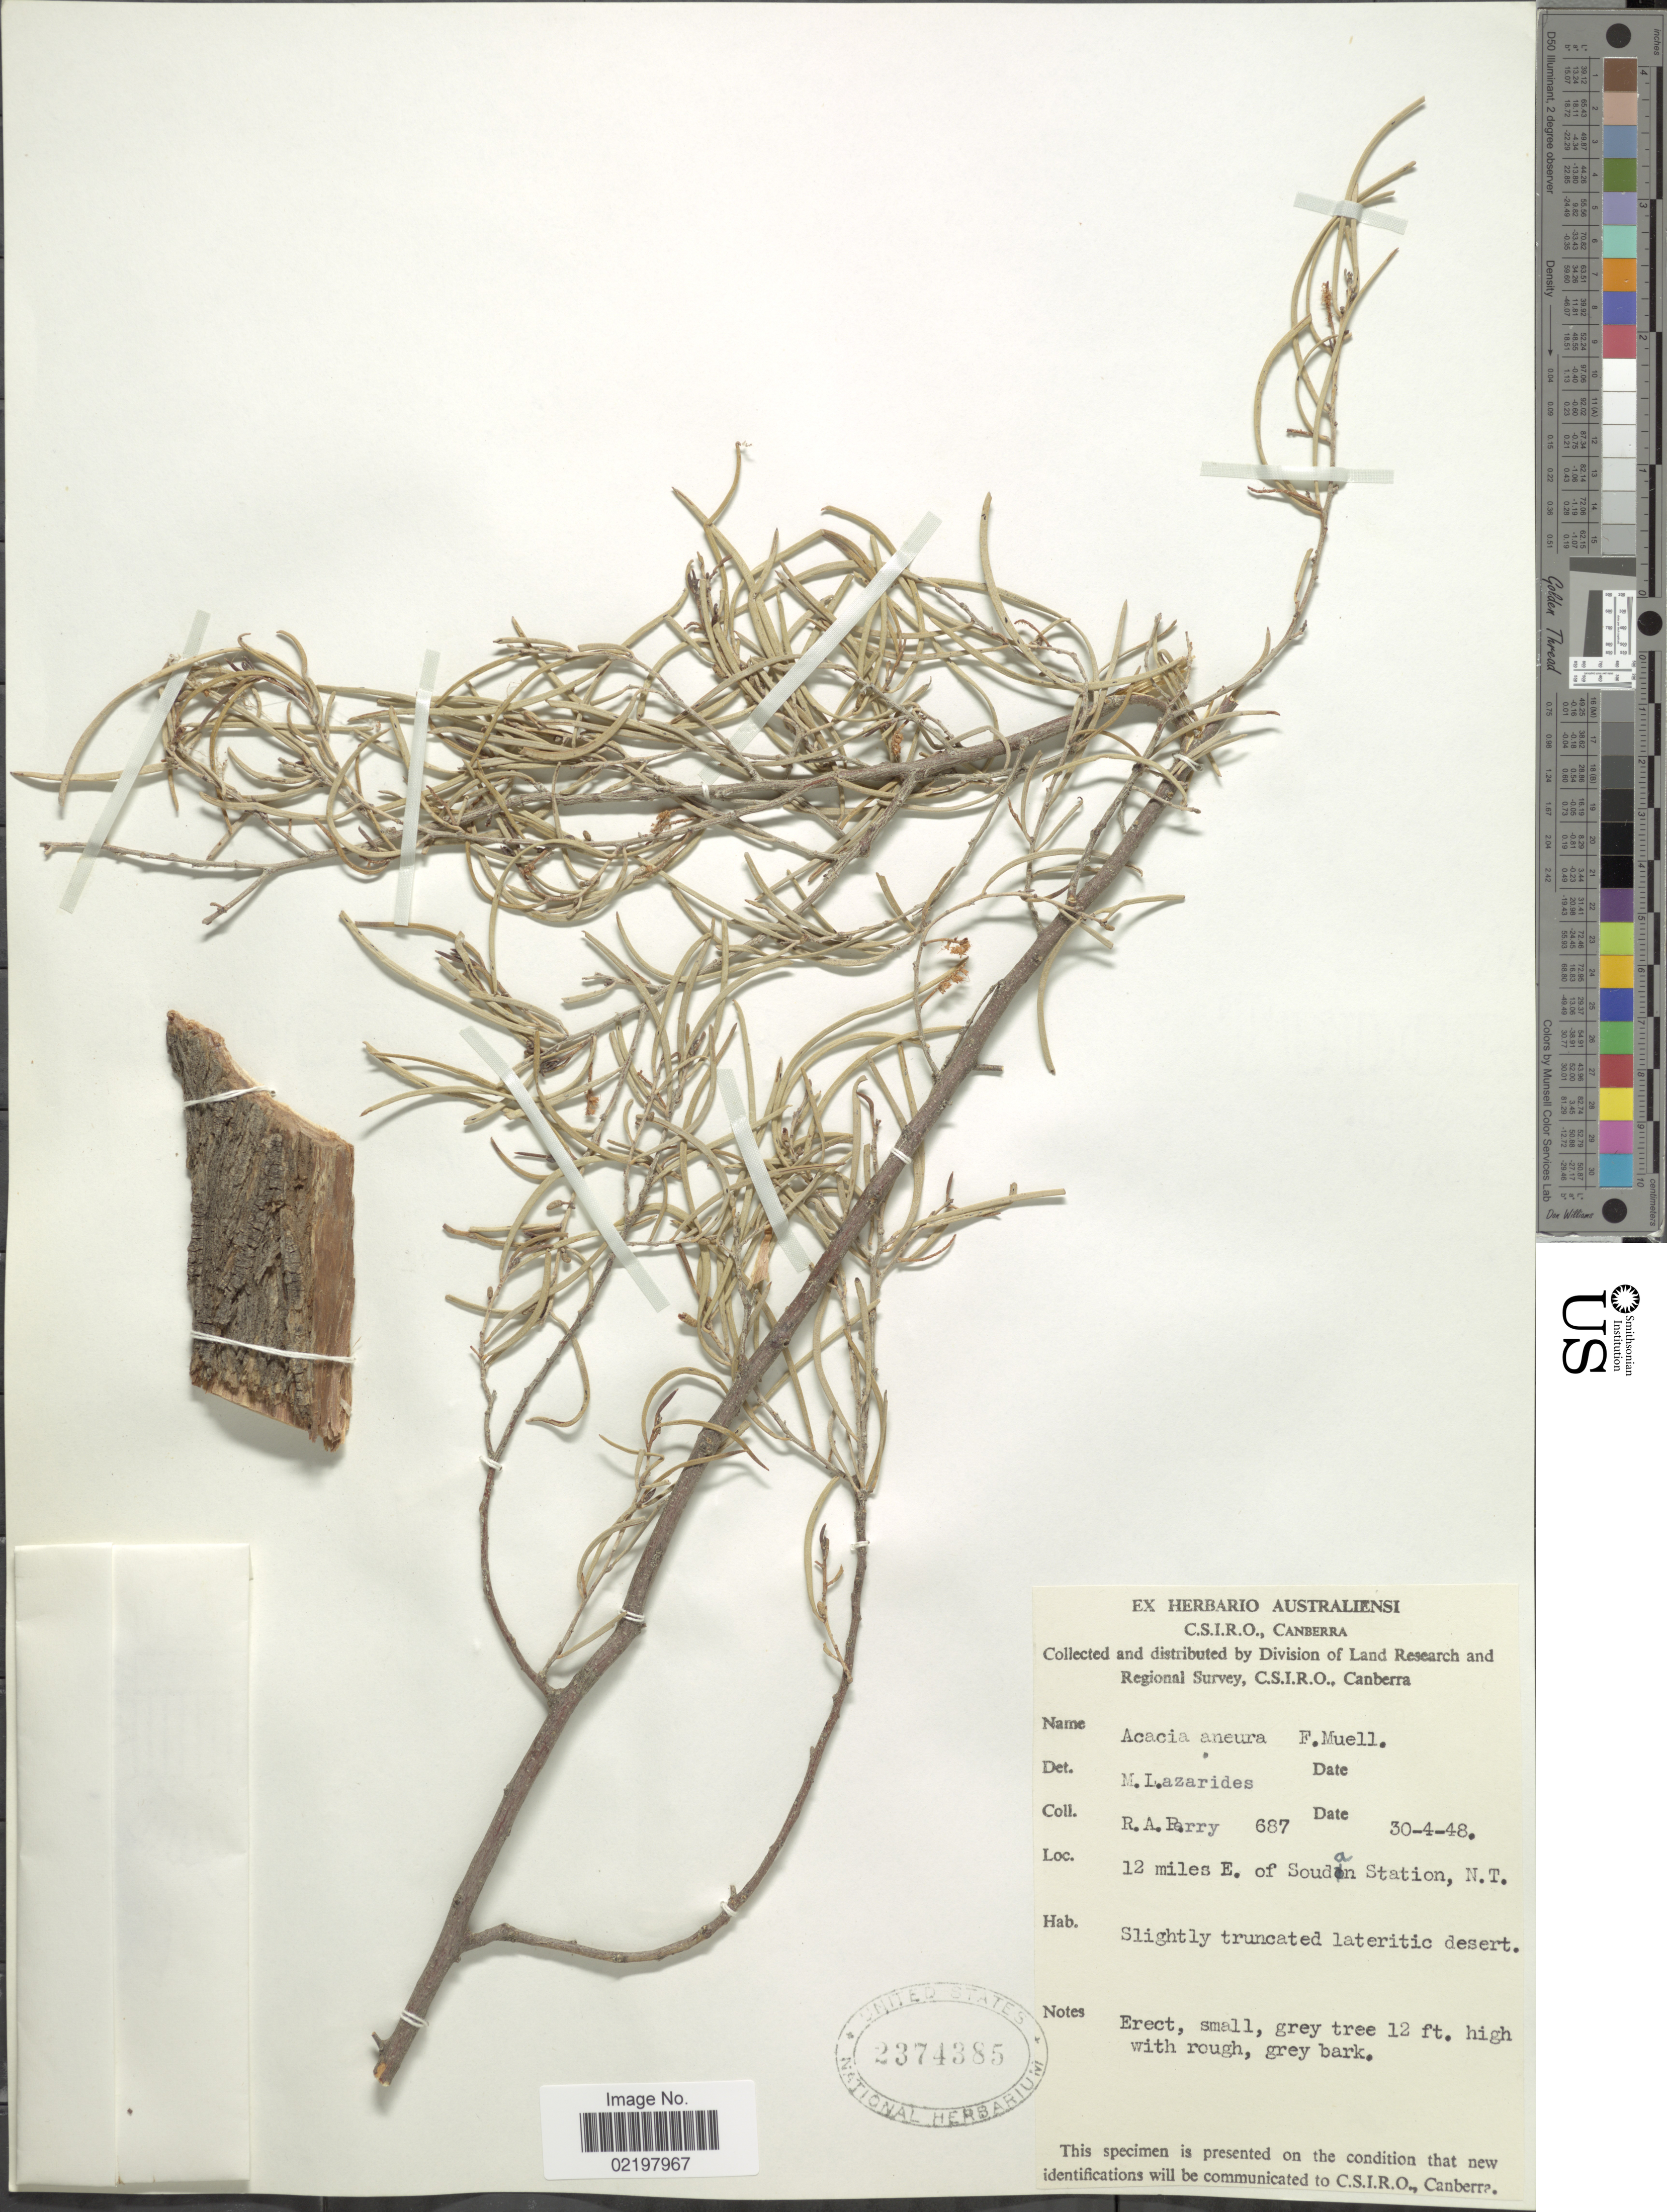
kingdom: Plantae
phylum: Tracheophyta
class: Magnoliopsida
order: Fabales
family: Fabaceae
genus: Acacia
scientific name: Acacia aneura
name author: F. Muell. ex Benth.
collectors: Perry, R. A.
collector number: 687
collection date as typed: Transcribed d/m/y: 30/4/48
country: Australia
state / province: Northern Territory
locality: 12 miles E. of Soudan Station, N.T.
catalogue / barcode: US 2374385